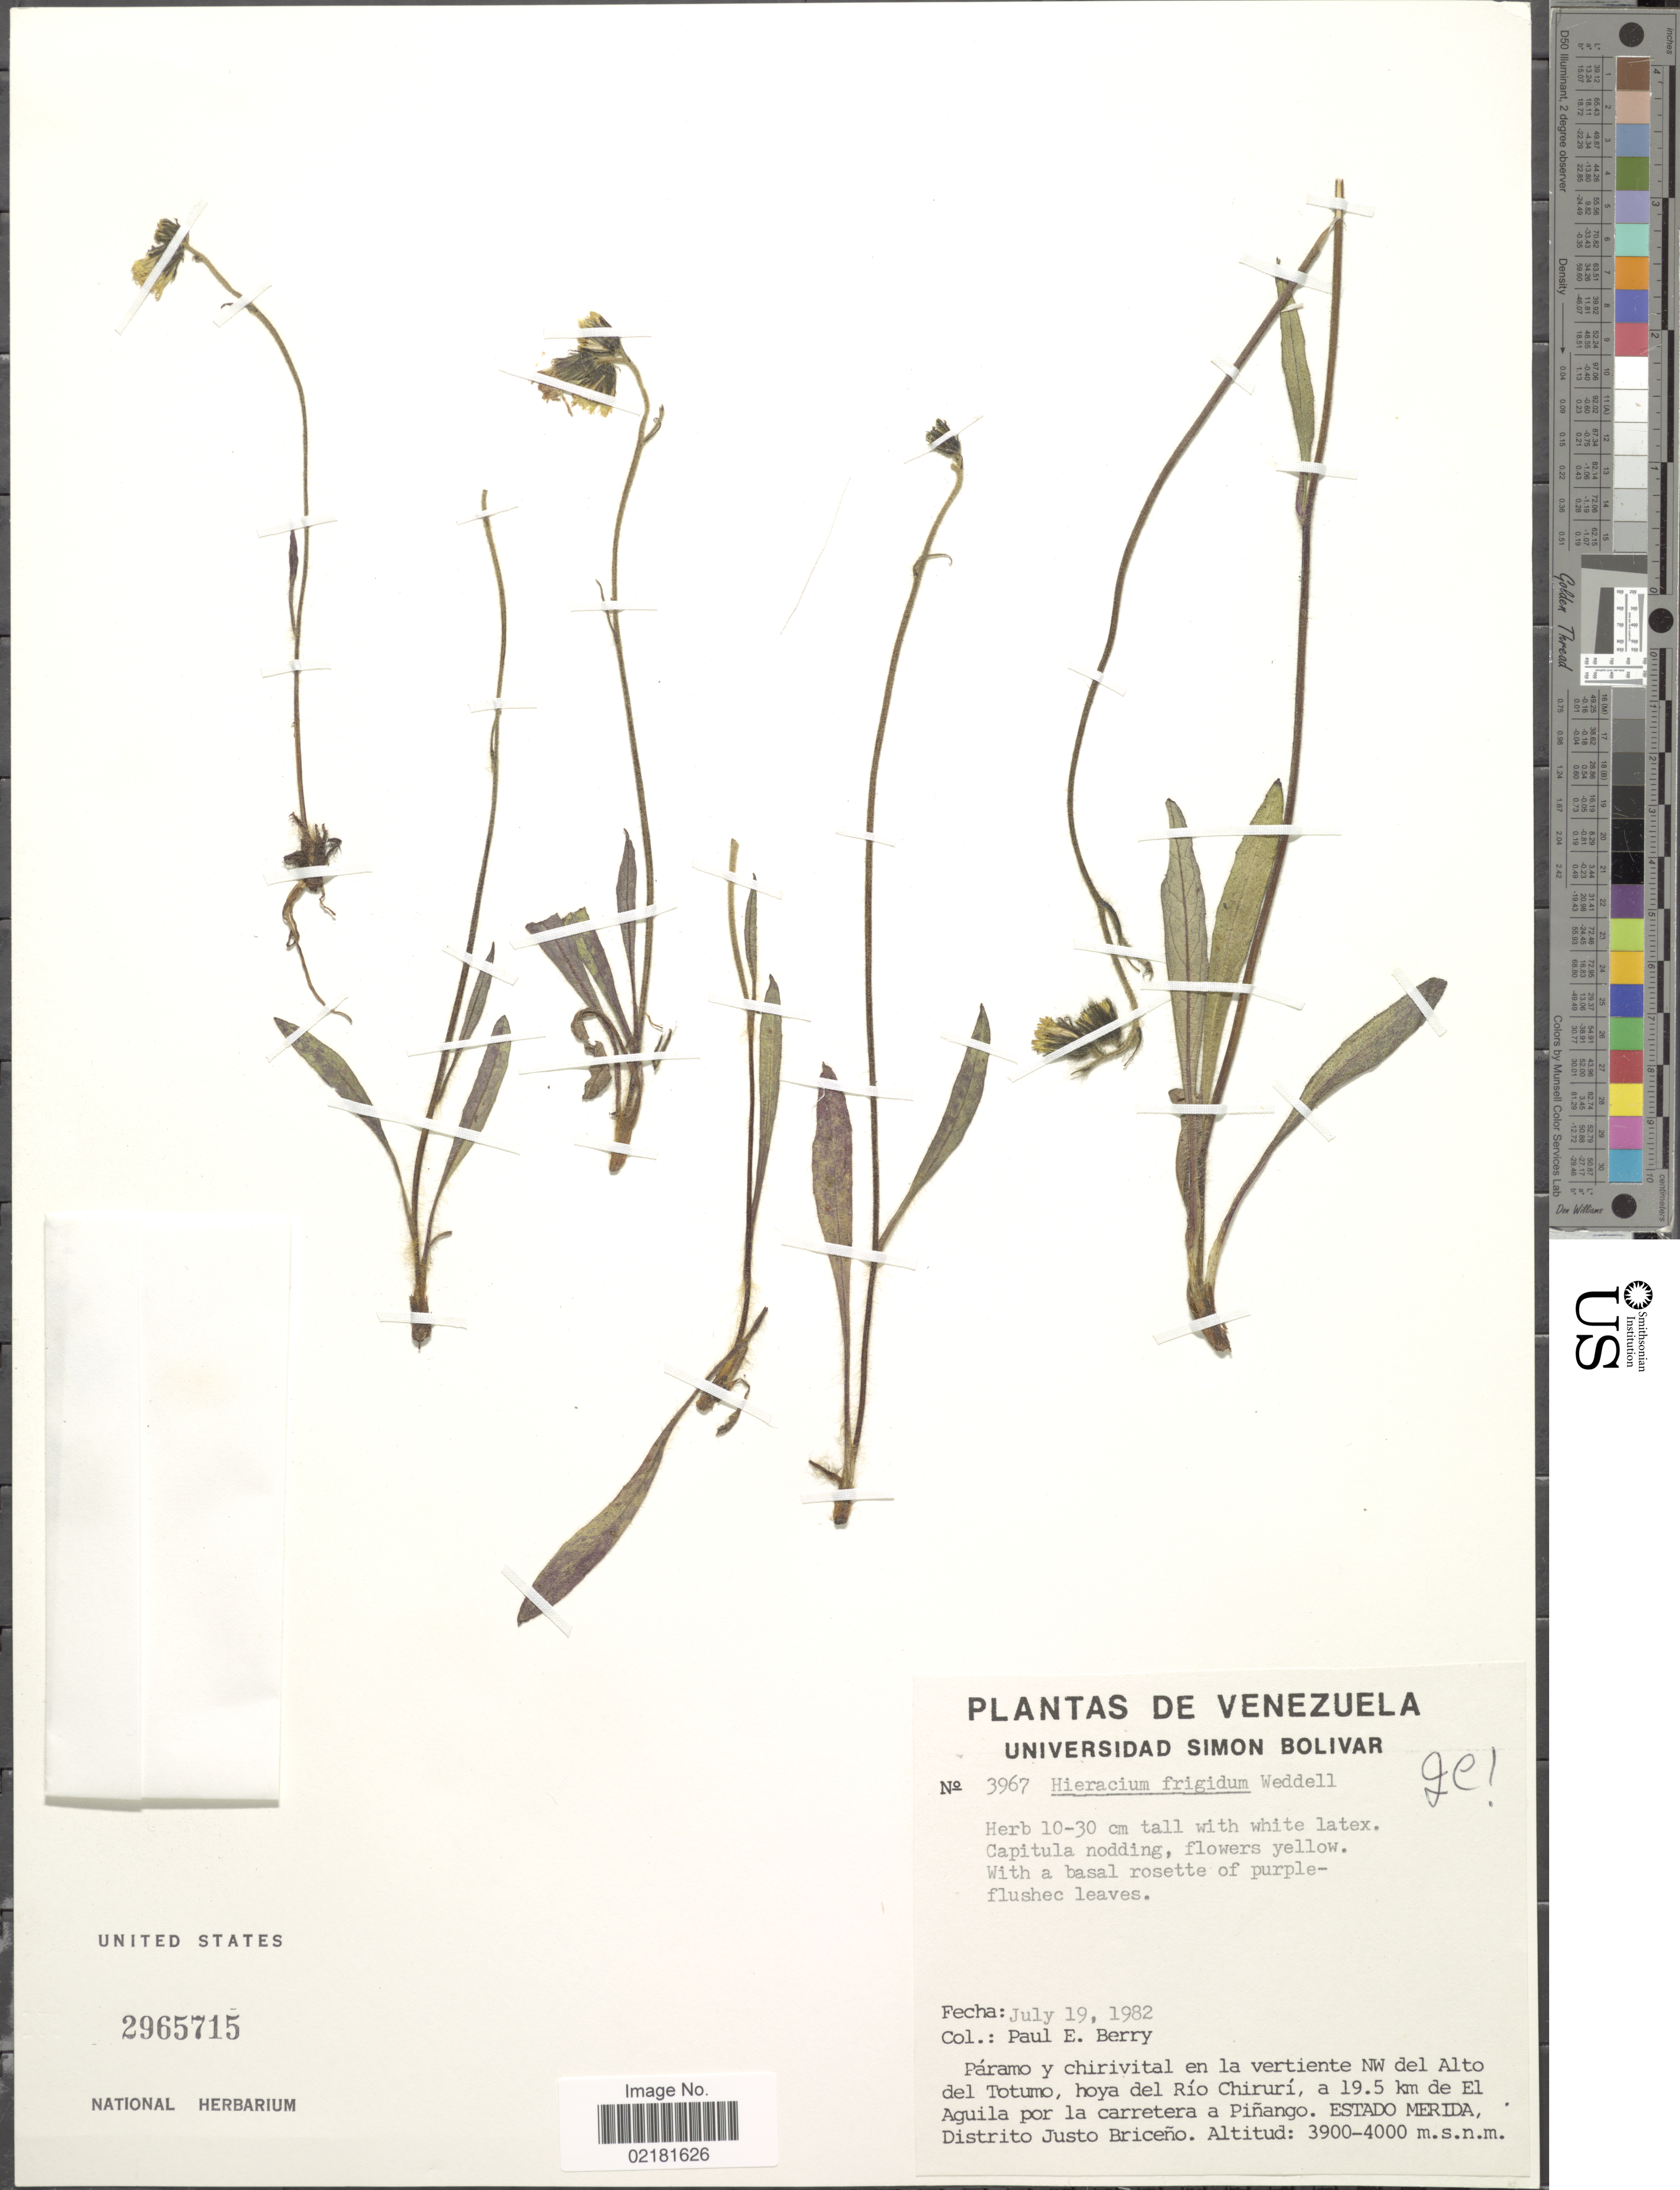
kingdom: Plantae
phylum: Tracheophyta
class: Magnoliopsida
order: Asterales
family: Asteraceae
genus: Hieracium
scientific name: Hieracium jubatum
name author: Fr.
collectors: P. E. Berry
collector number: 3967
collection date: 1982-07-19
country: Venezuela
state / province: Mérida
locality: Paramo y chirivital en la vertiente NW del Alto del Totumo, hoya del Rio Chiruri, a 19.5 km de El Aguila por la carretera a Piñango, Distrito Justco Briceno.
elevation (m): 3900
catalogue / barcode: US 2965715